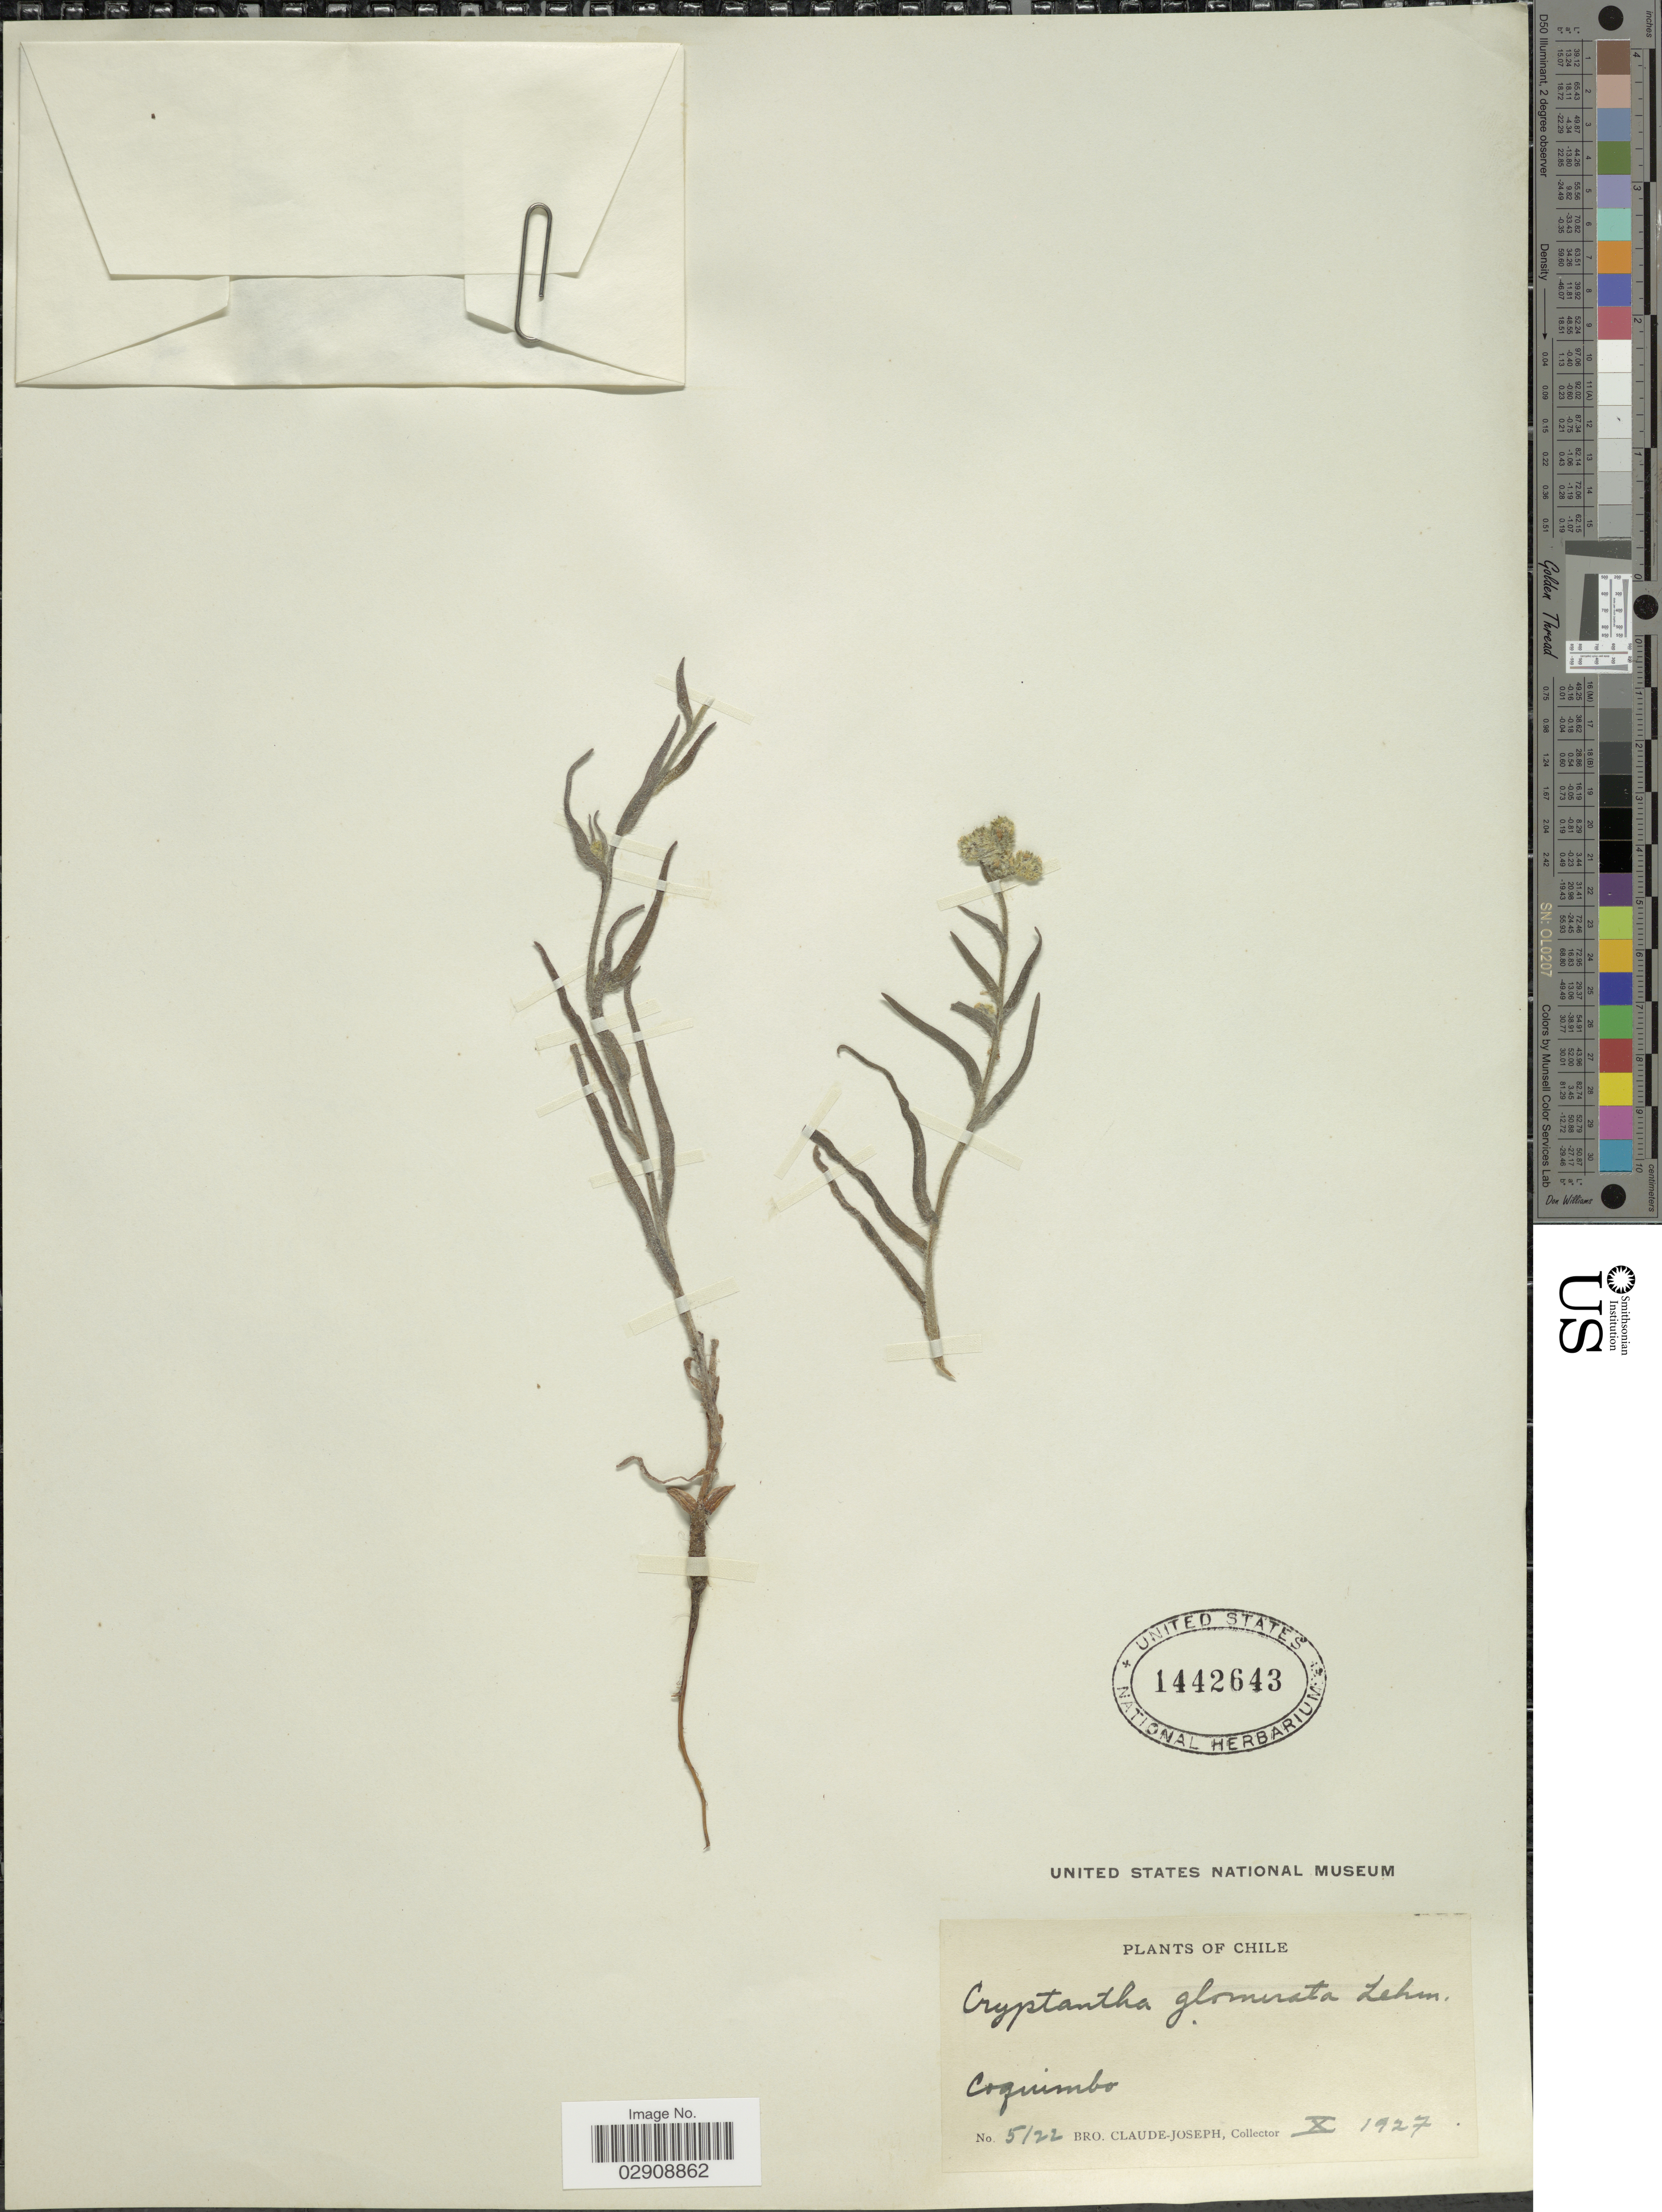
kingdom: Plantae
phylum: Tracheophyta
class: Magnoliopsida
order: Boraginales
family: Boraginaceae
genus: Cryptantha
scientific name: Cryptantha glomerata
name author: (G. Don) Lehm.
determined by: Moroni, Pablo, (SI), Instituto de Botanica Darwinion (ARGENTINA)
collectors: Bro. Claude-Joseph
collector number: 5122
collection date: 1927-10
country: Chile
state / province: Coquimbo (IV)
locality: Coquimbo. Chile.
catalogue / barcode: US 1442643